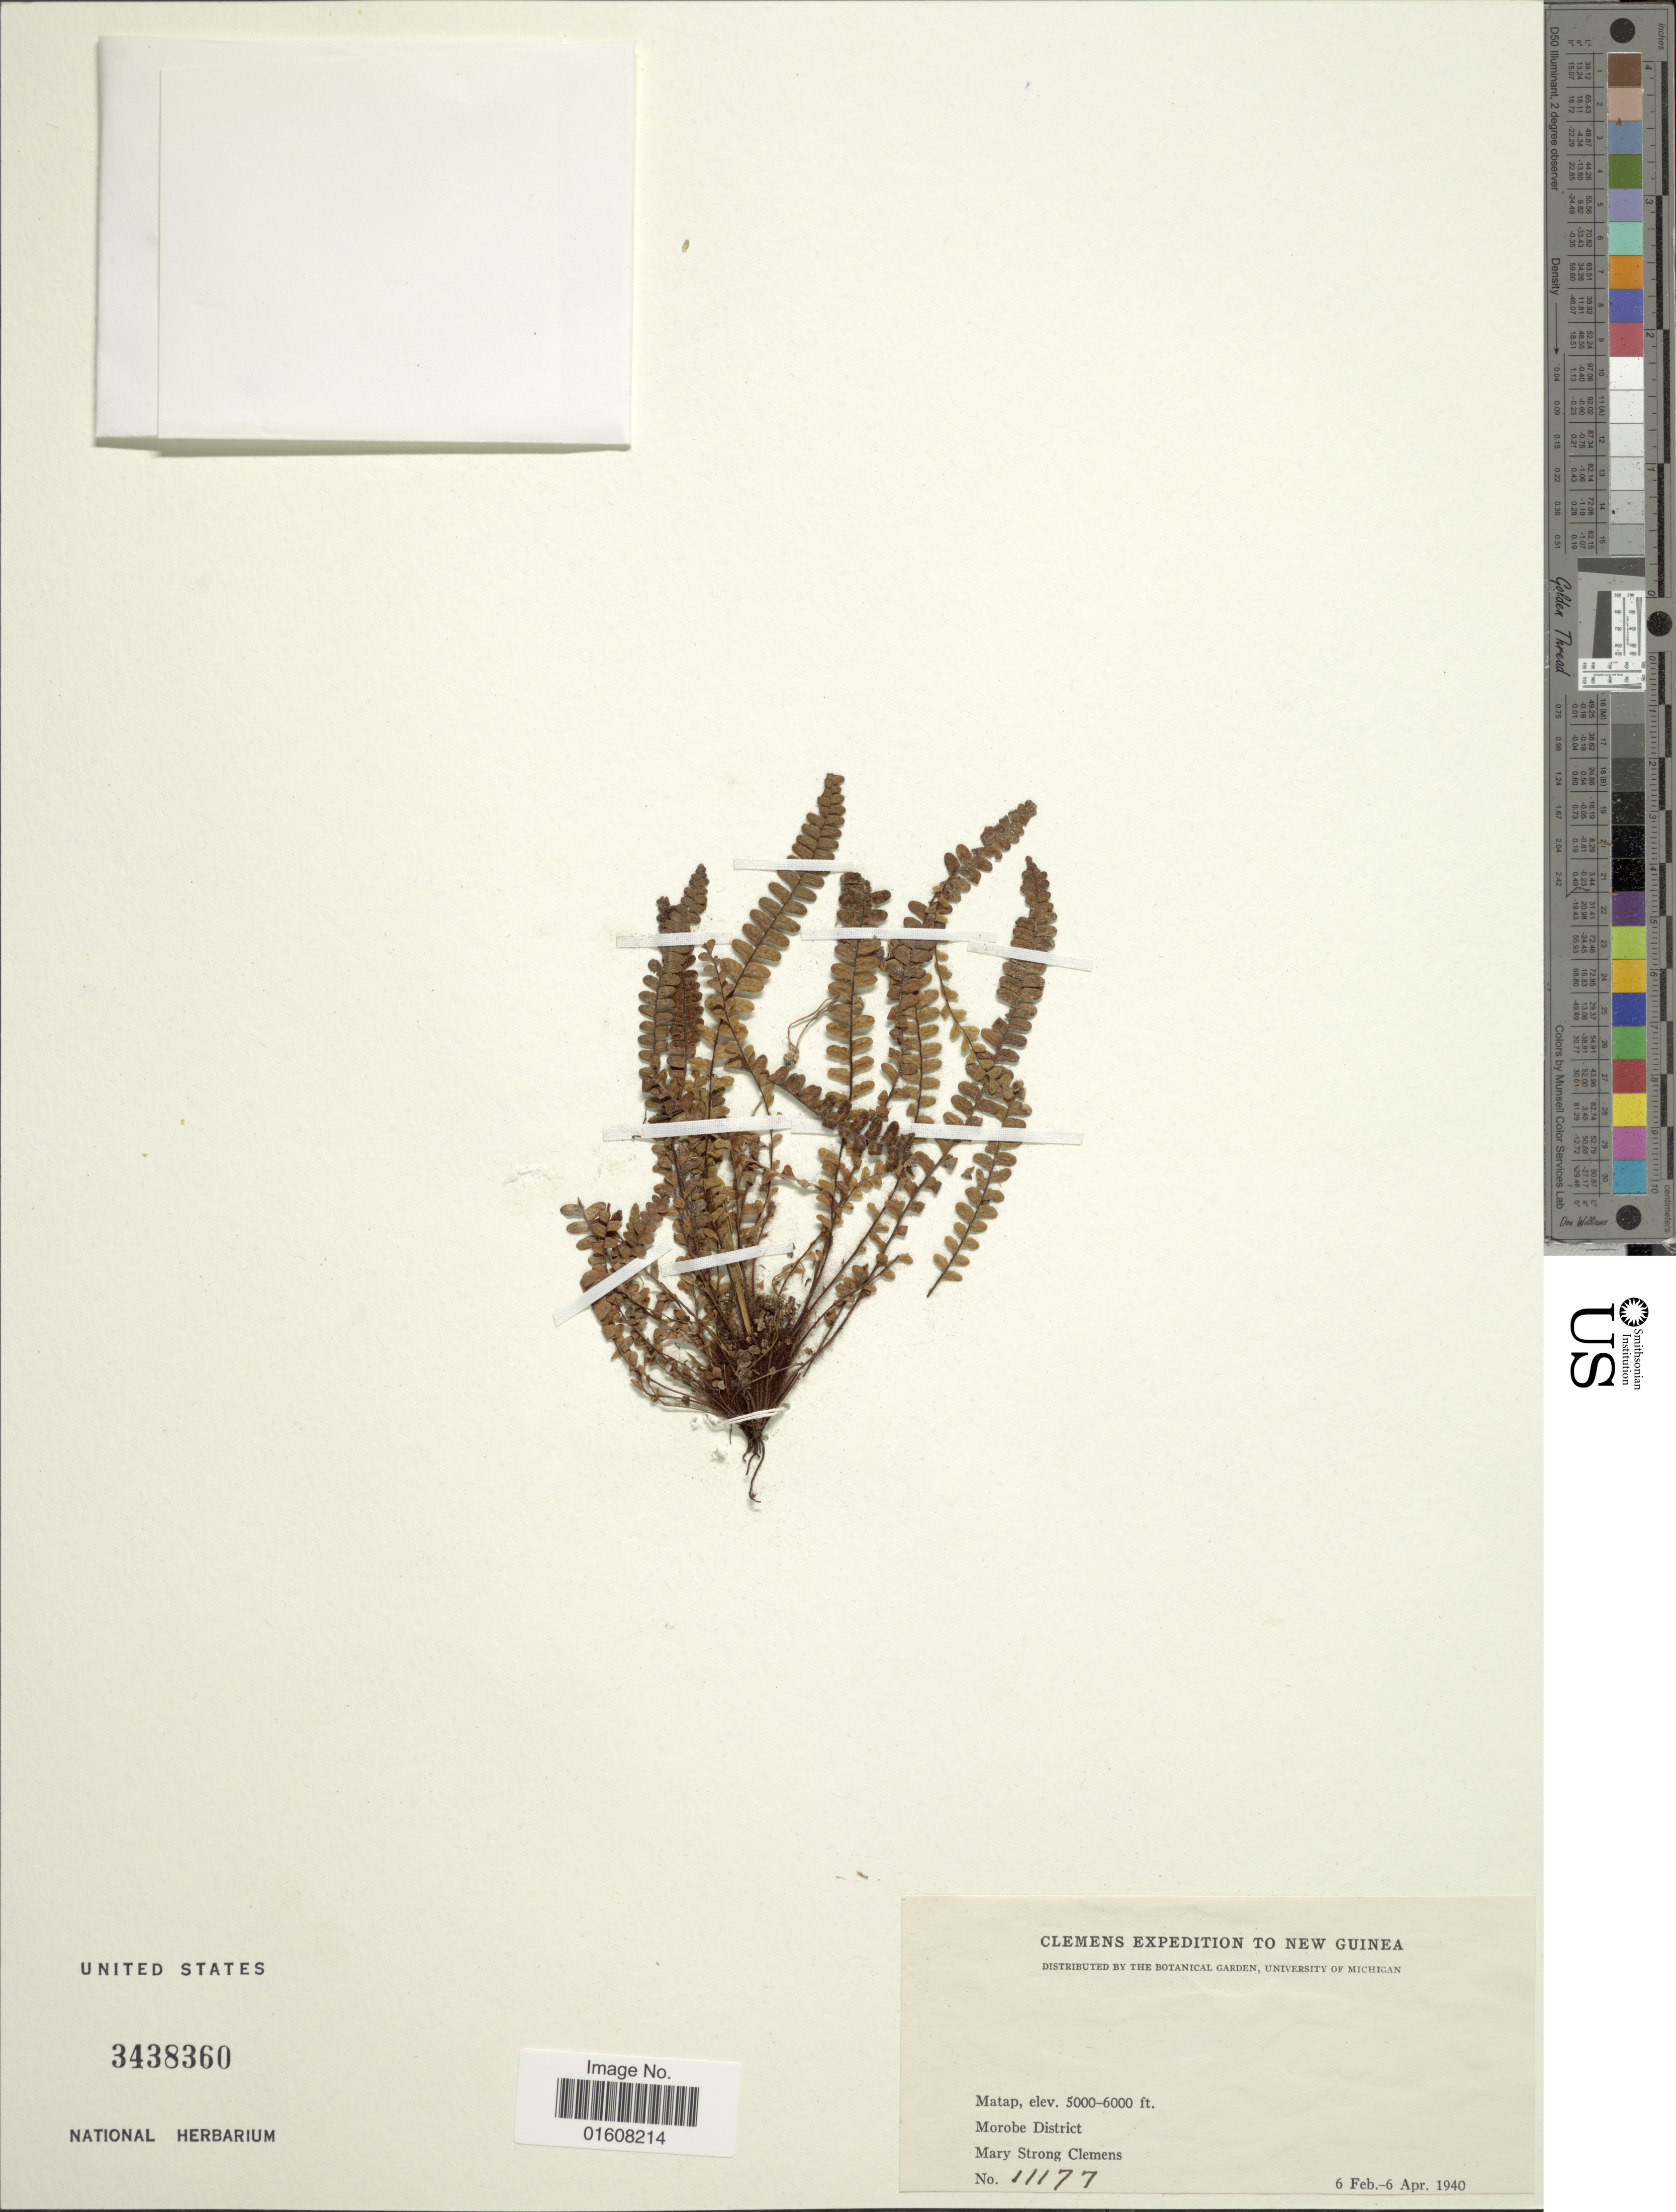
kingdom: Plantae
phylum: Tracheophyta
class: Polypodiopsida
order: Polypodiales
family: Polypodiaceae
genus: Grammitis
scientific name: Grammitis sp.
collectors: M. S. Clemens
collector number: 11177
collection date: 1940-02-06/1940-04-06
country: Papua New Guinea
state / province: Morobe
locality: New Guinea. Matap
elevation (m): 1524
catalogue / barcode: US 3438360